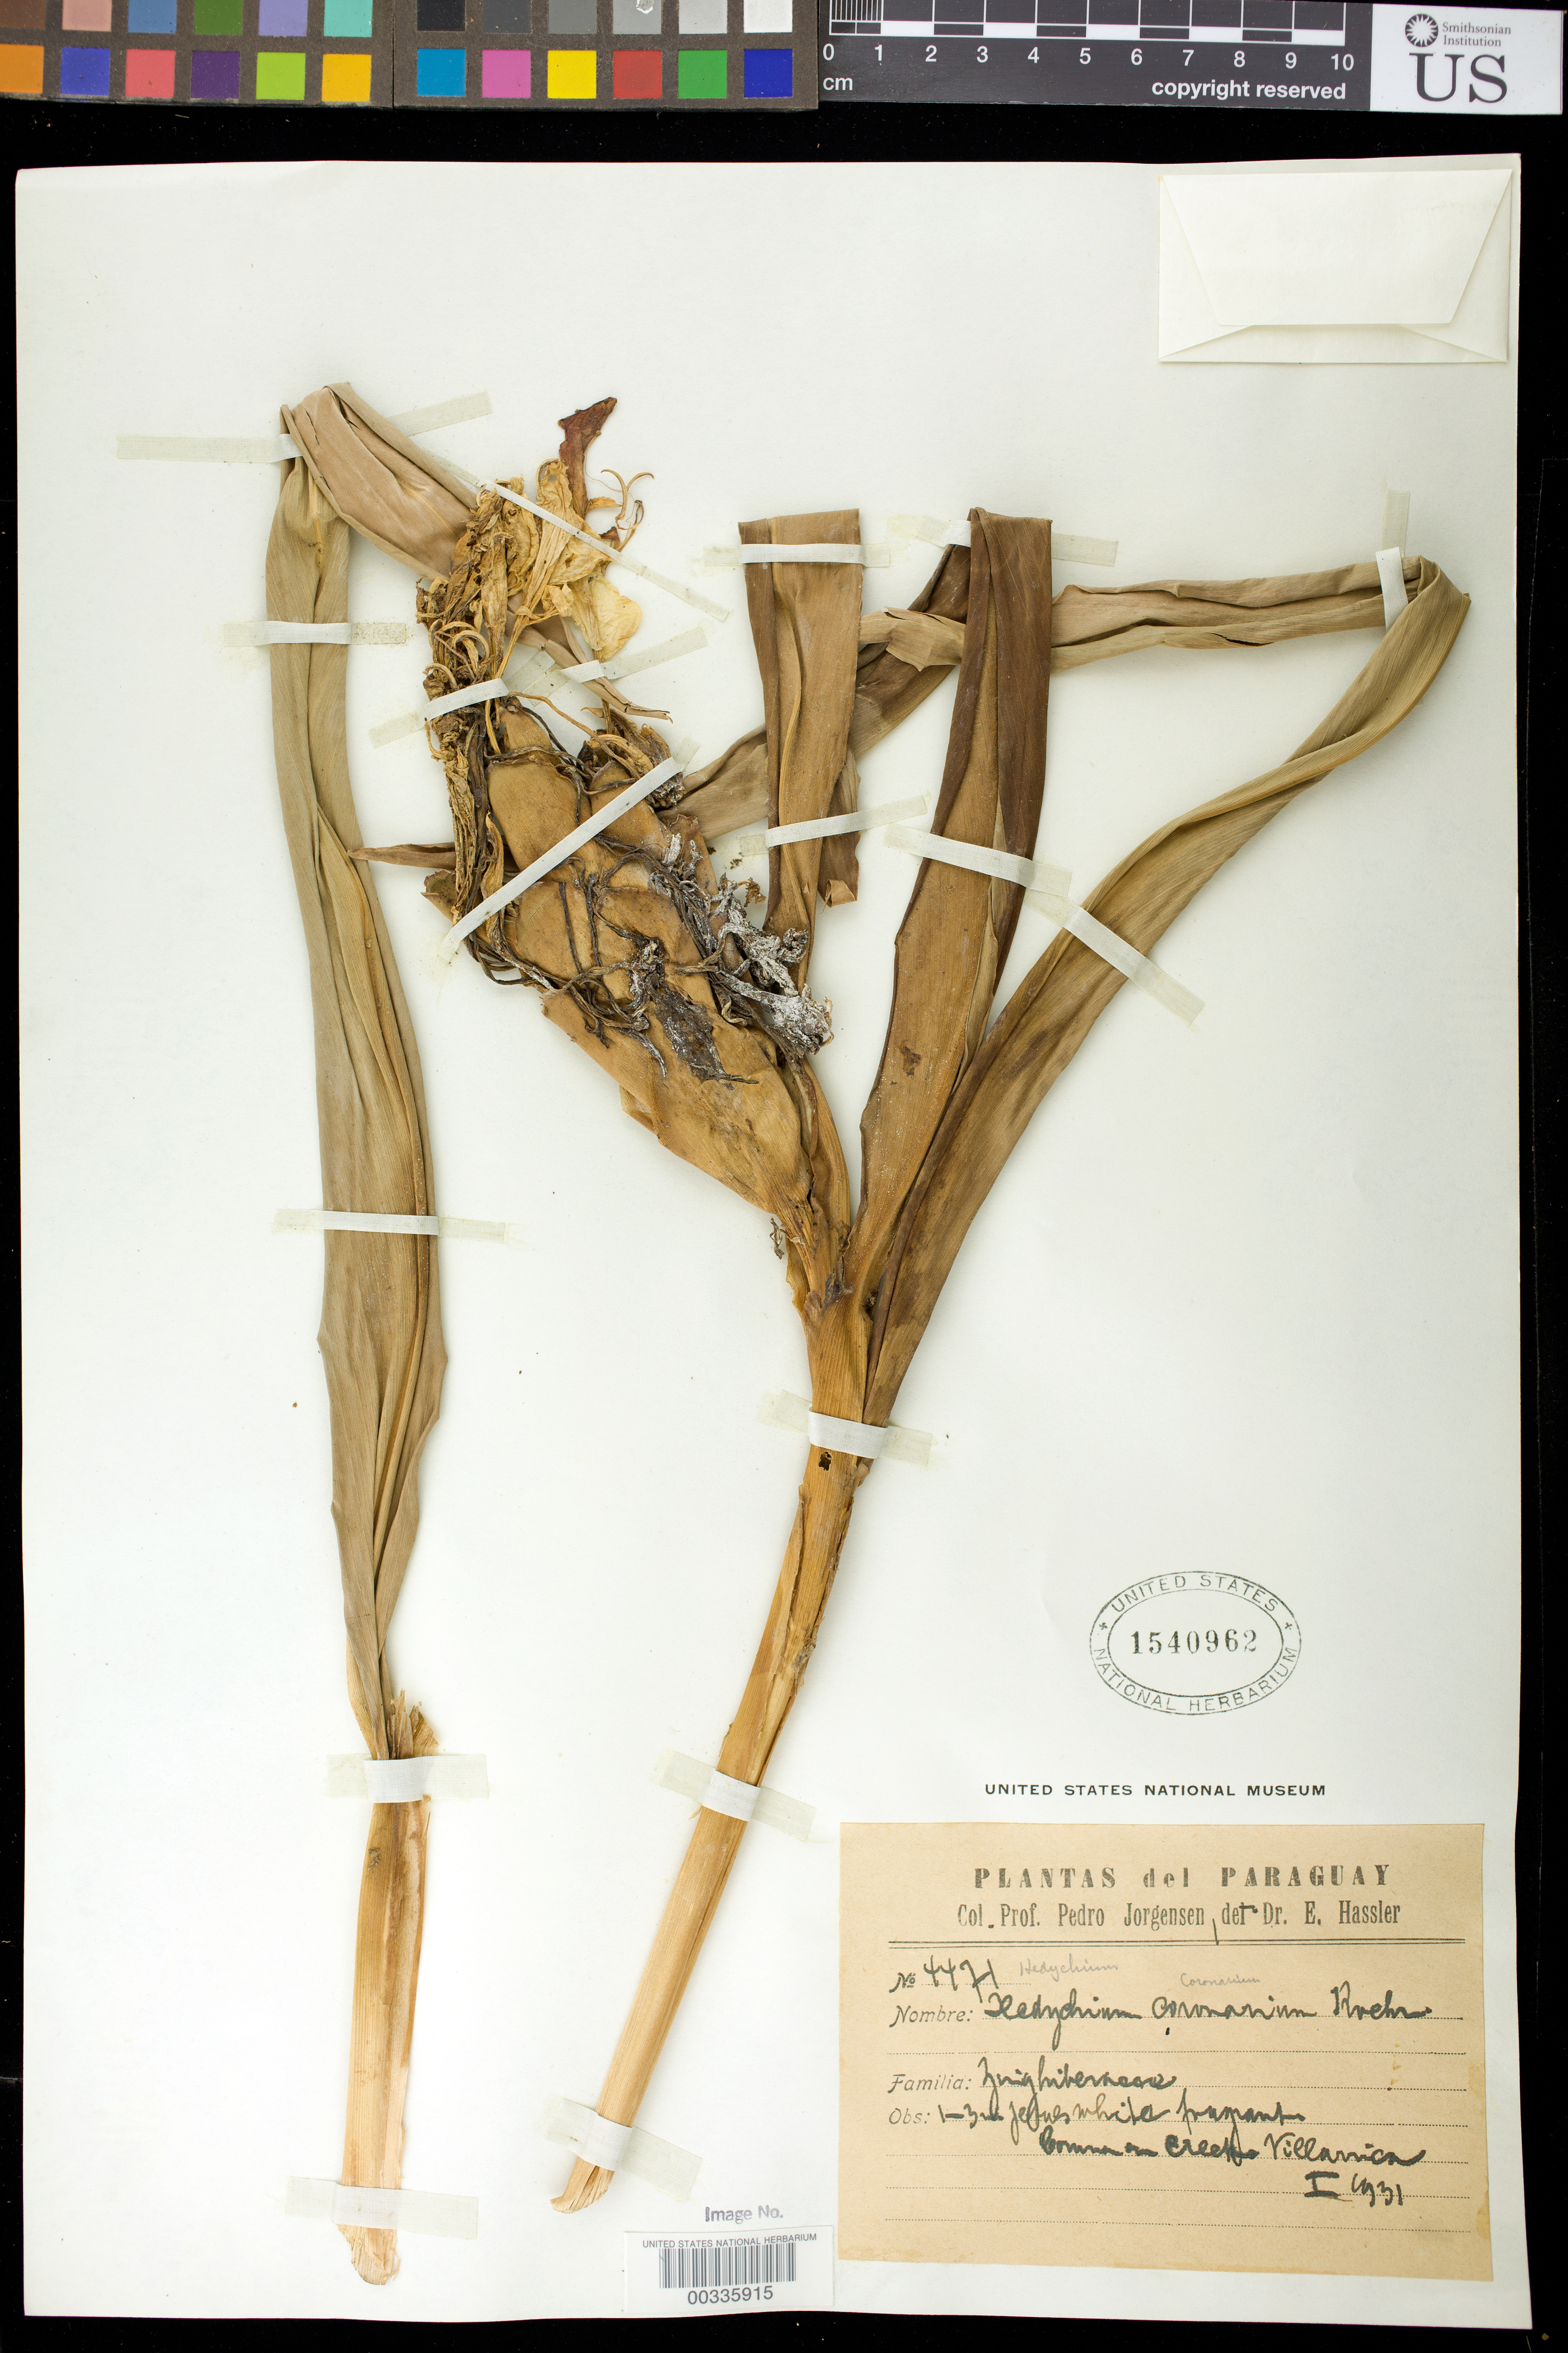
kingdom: Plantae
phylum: Tracheophyta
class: Liliopsida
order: Zingiberales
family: Zingiberaceae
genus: Hedychium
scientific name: Hedychium coronarium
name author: J. Koenig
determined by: Hassler, E.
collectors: P. Jorgensen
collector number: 4471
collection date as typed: Jan 1931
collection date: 1931-01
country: Paraguay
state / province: Guairá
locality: Villarrica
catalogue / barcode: US 1540962